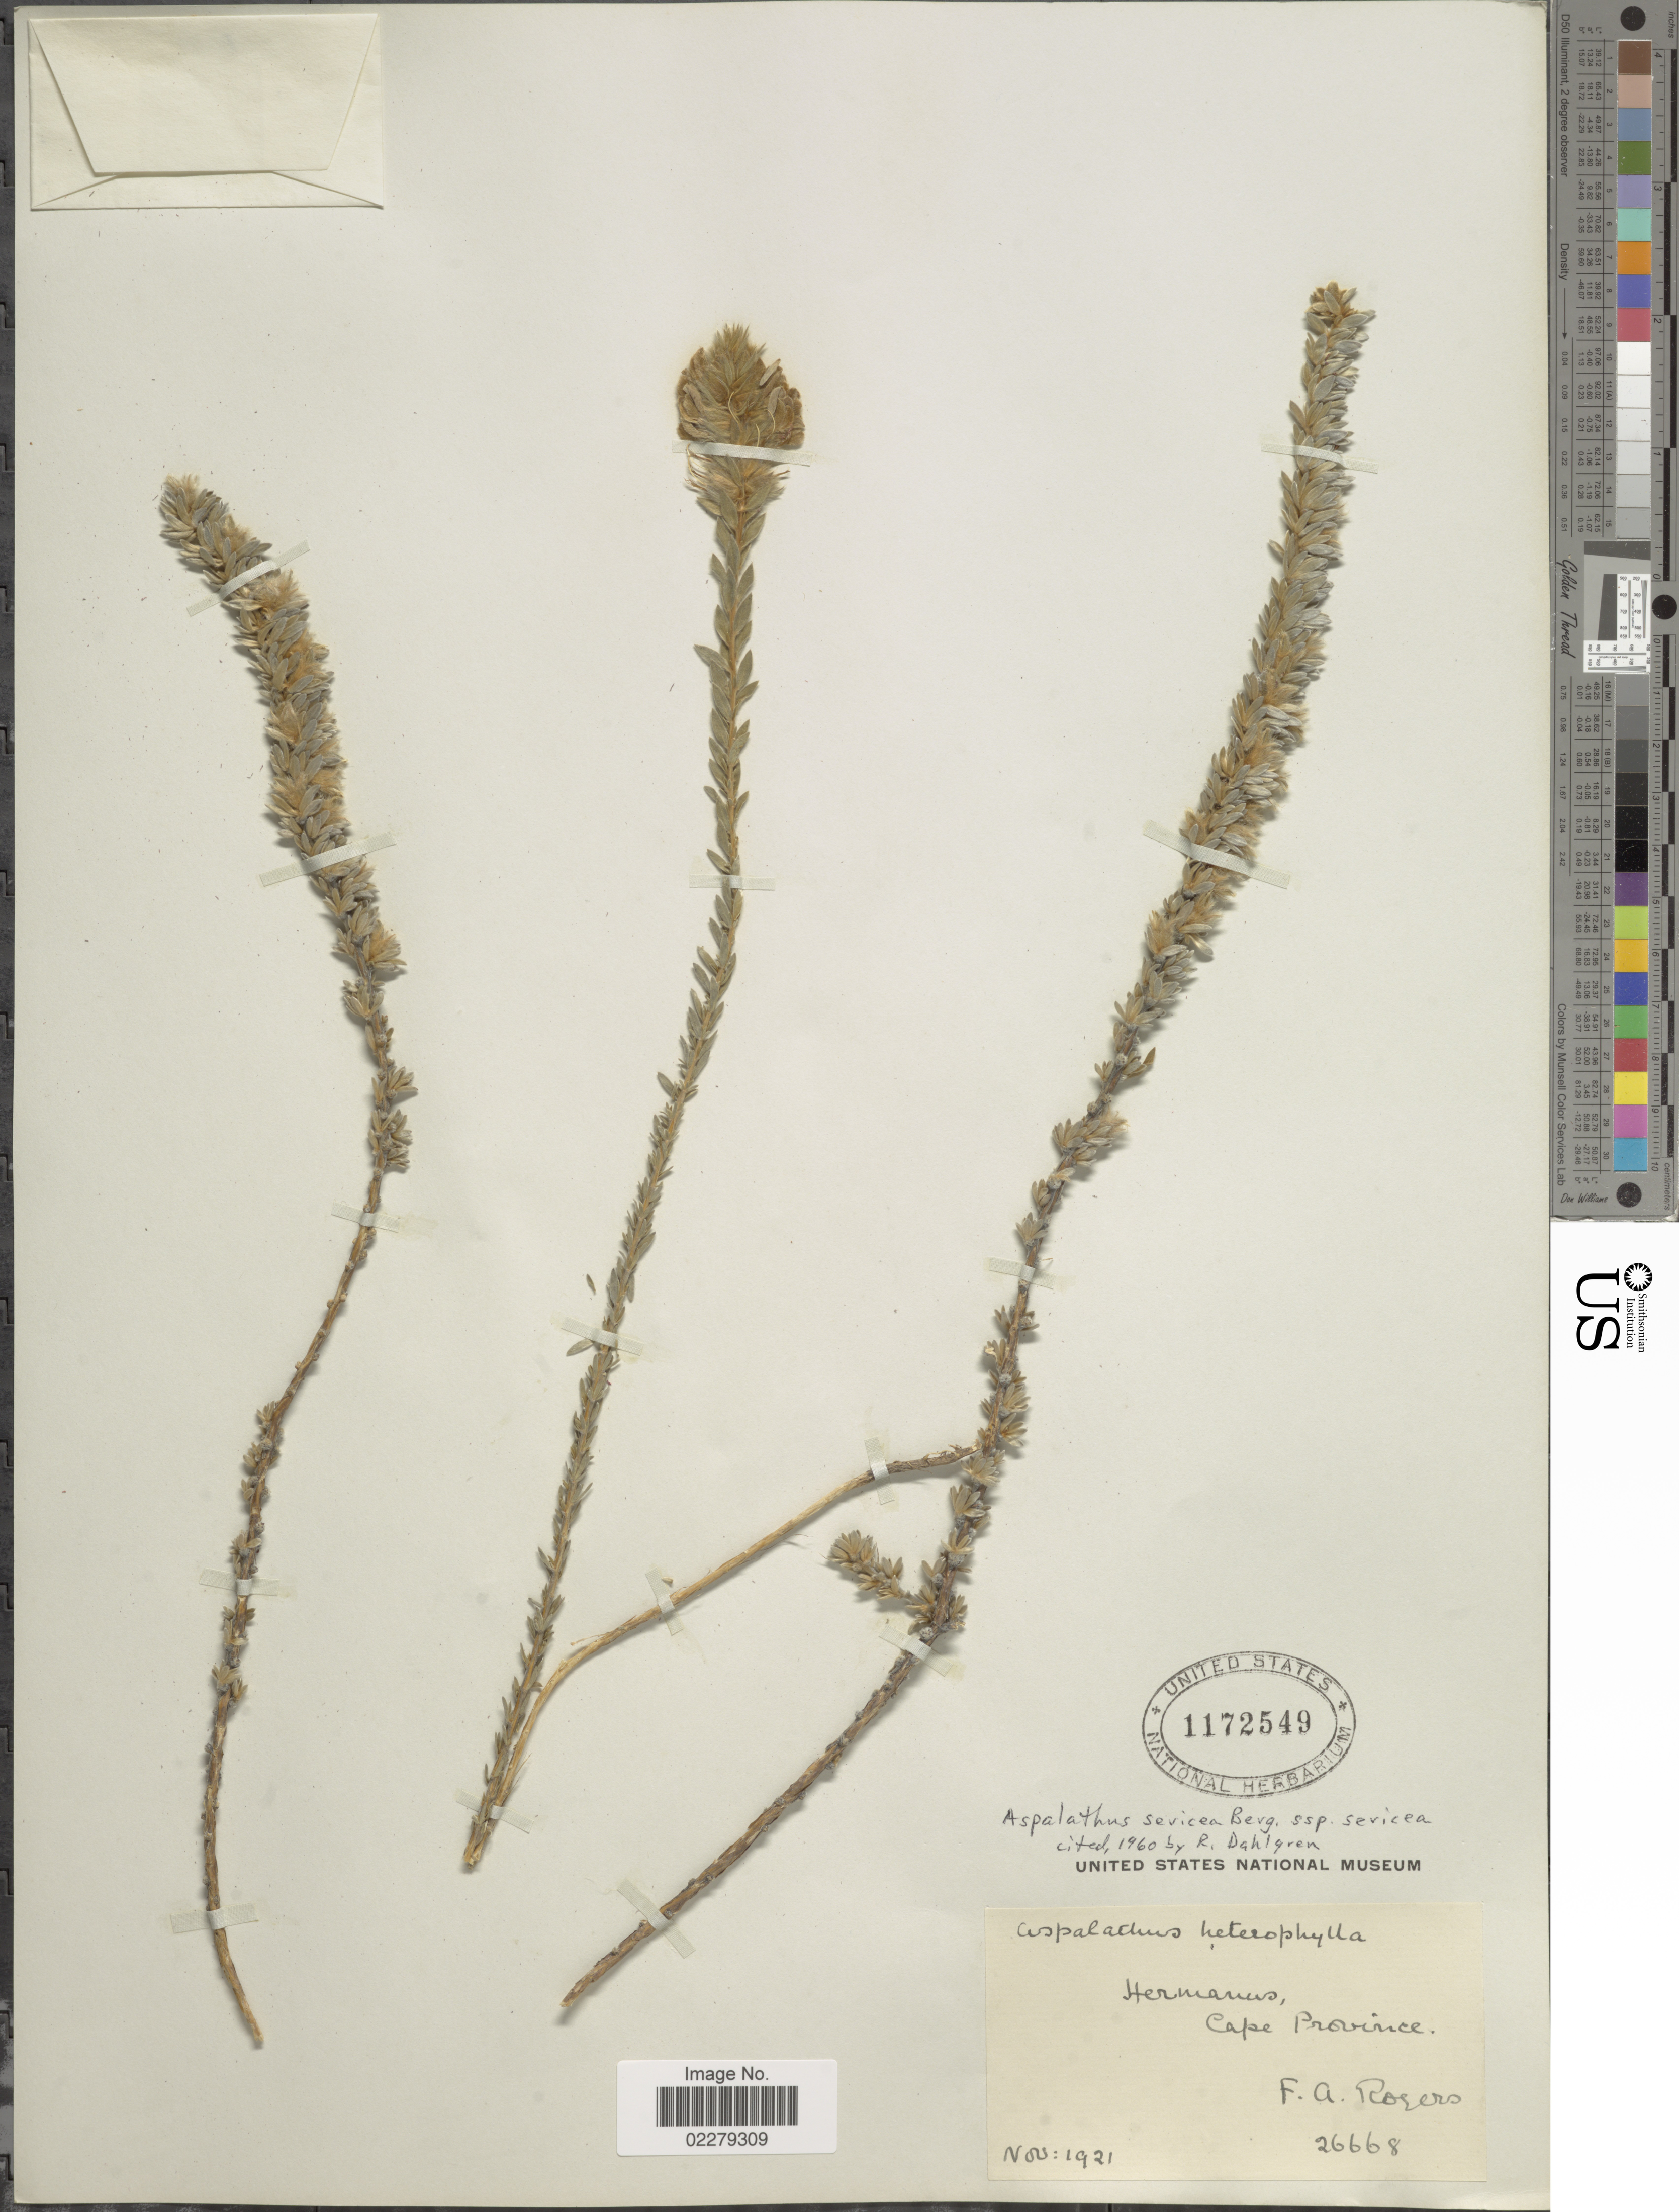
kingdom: Plantae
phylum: Tracheophyta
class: Magnoliopsida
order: Fabales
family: Fabaceae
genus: Aspalathus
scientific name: Aspalathus sericea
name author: P.J. Bergius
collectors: F. A. Rogers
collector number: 26668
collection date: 1921-11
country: South Africa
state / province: Western Cape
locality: Hermanus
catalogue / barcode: US 1172549